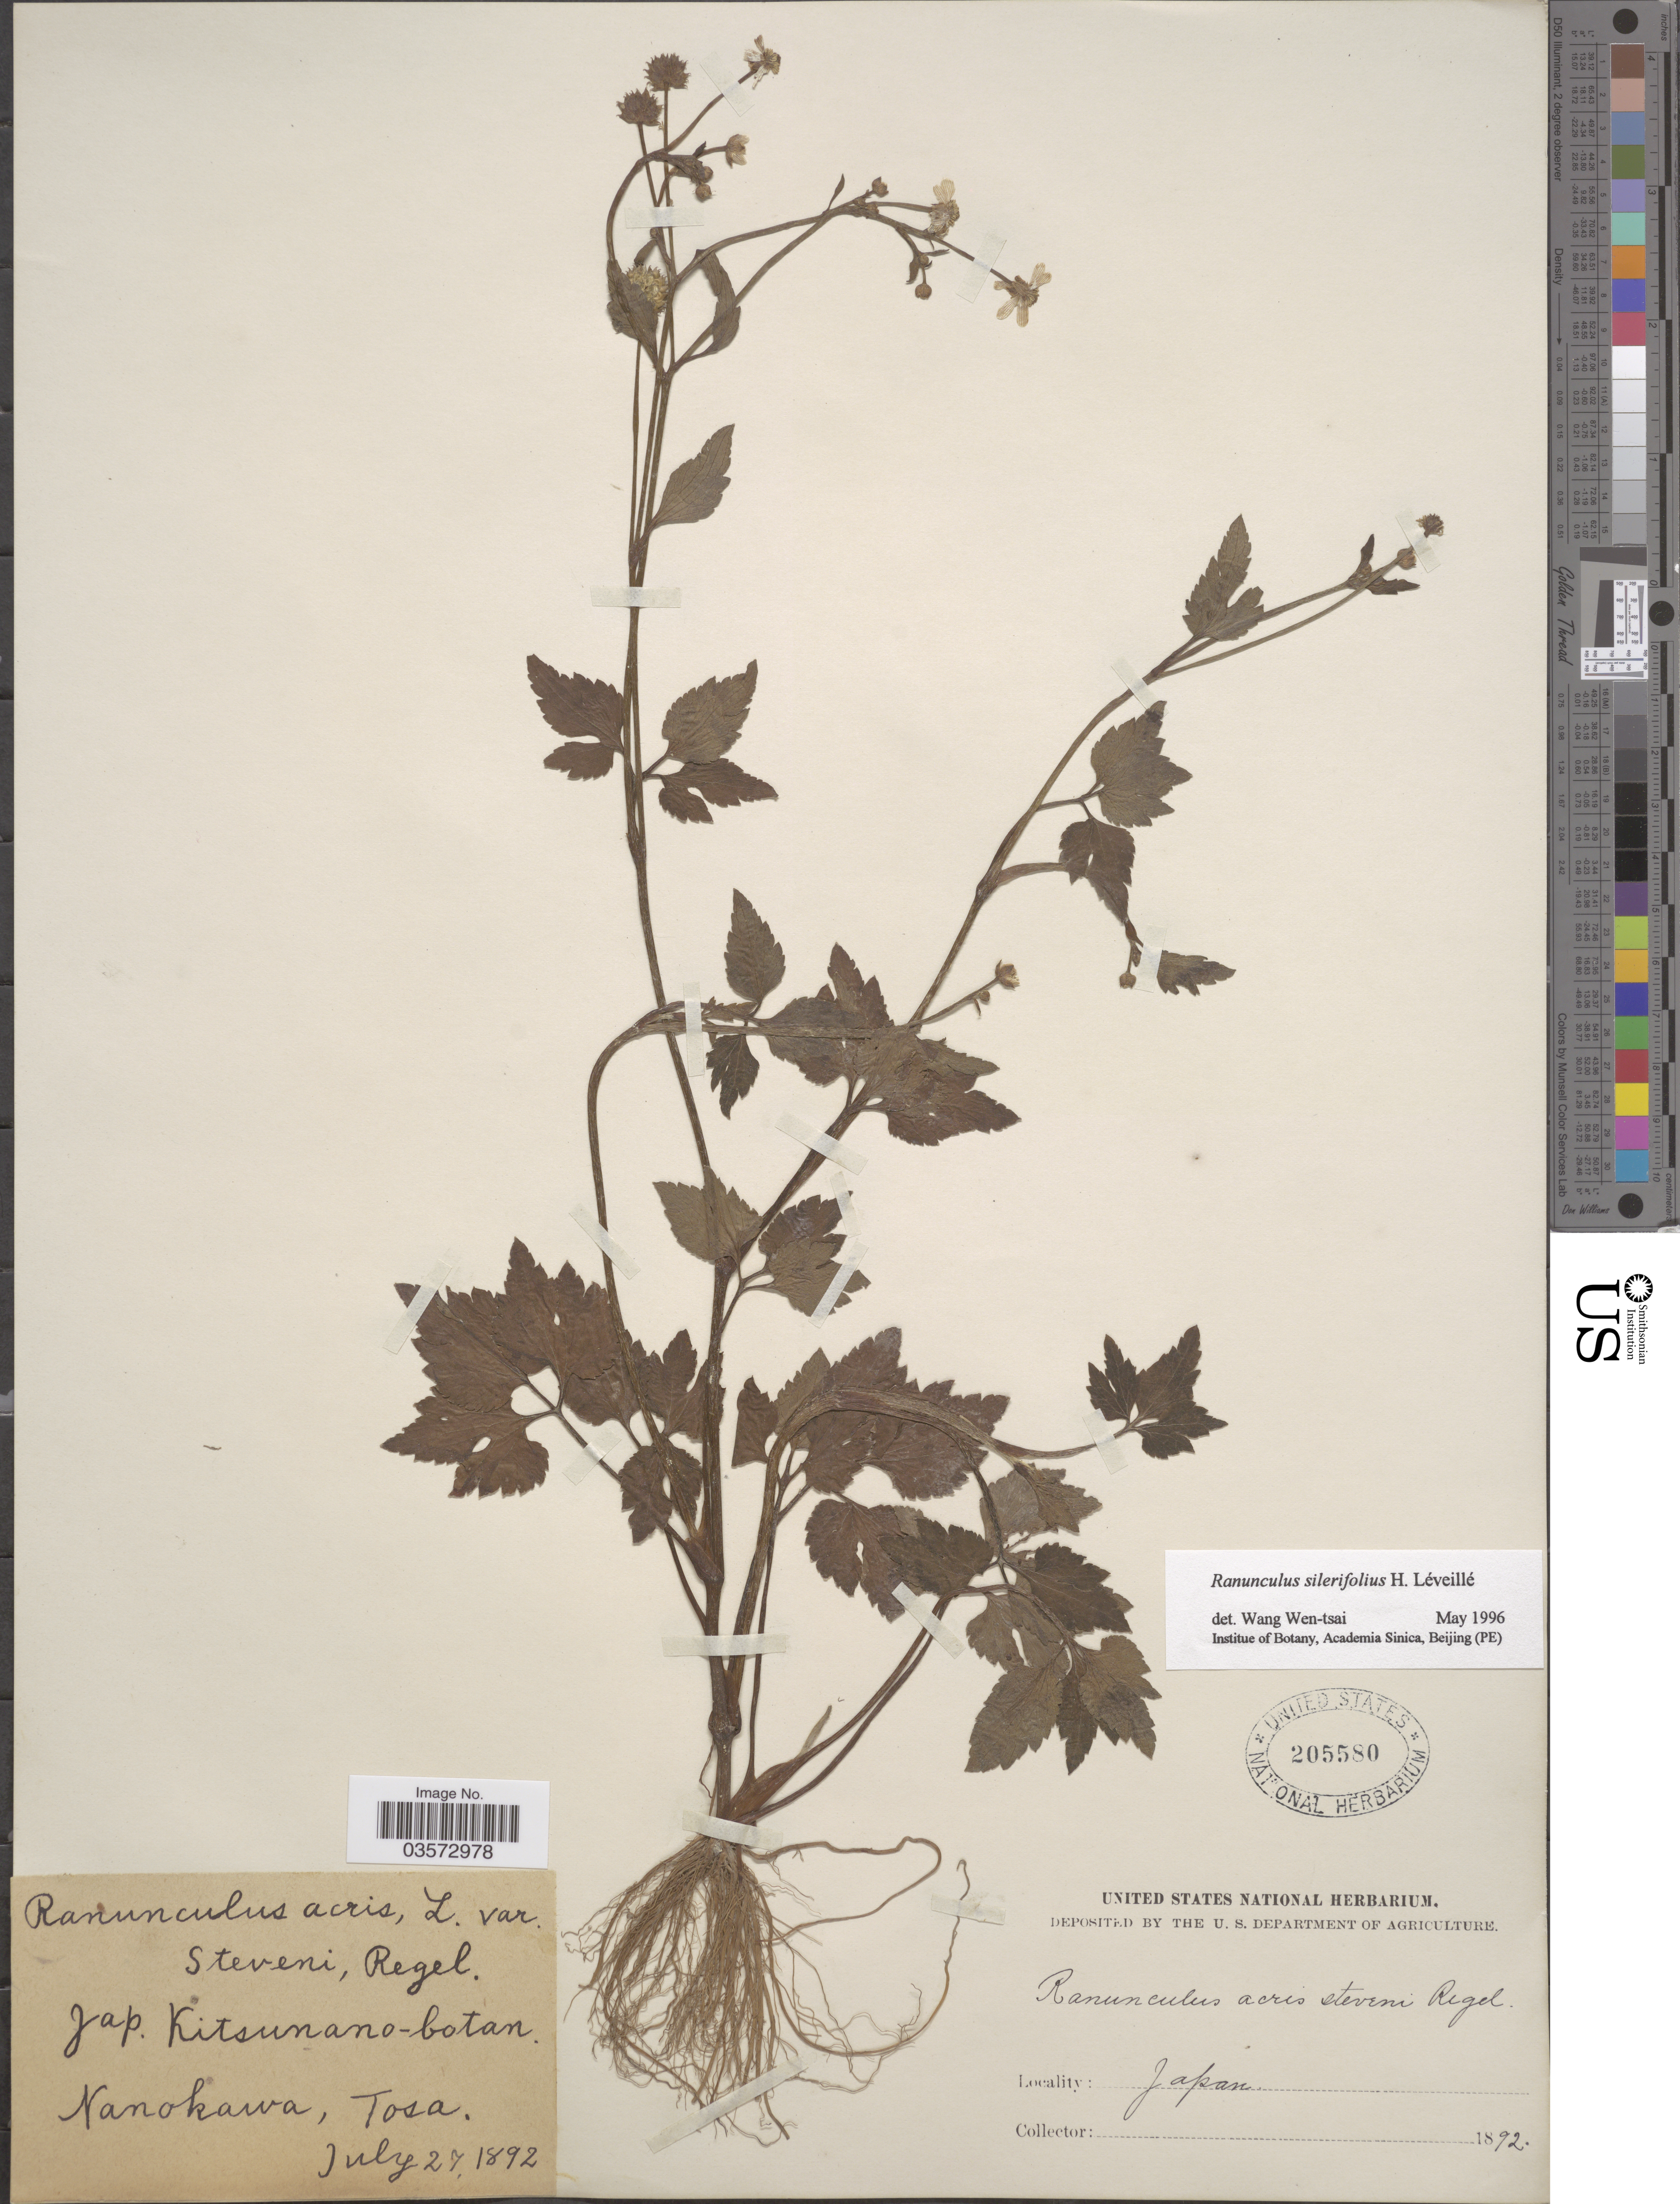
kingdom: Plantae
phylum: Tracheophyta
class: Magnoliopsida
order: Ranunculales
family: Ranunculaceae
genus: Ranunculus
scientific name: Ranunculus silerifolius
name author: H. Lév.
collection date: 1892-07-27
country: Japan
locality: Nanokawa, Tosa.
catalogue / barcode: US 205580